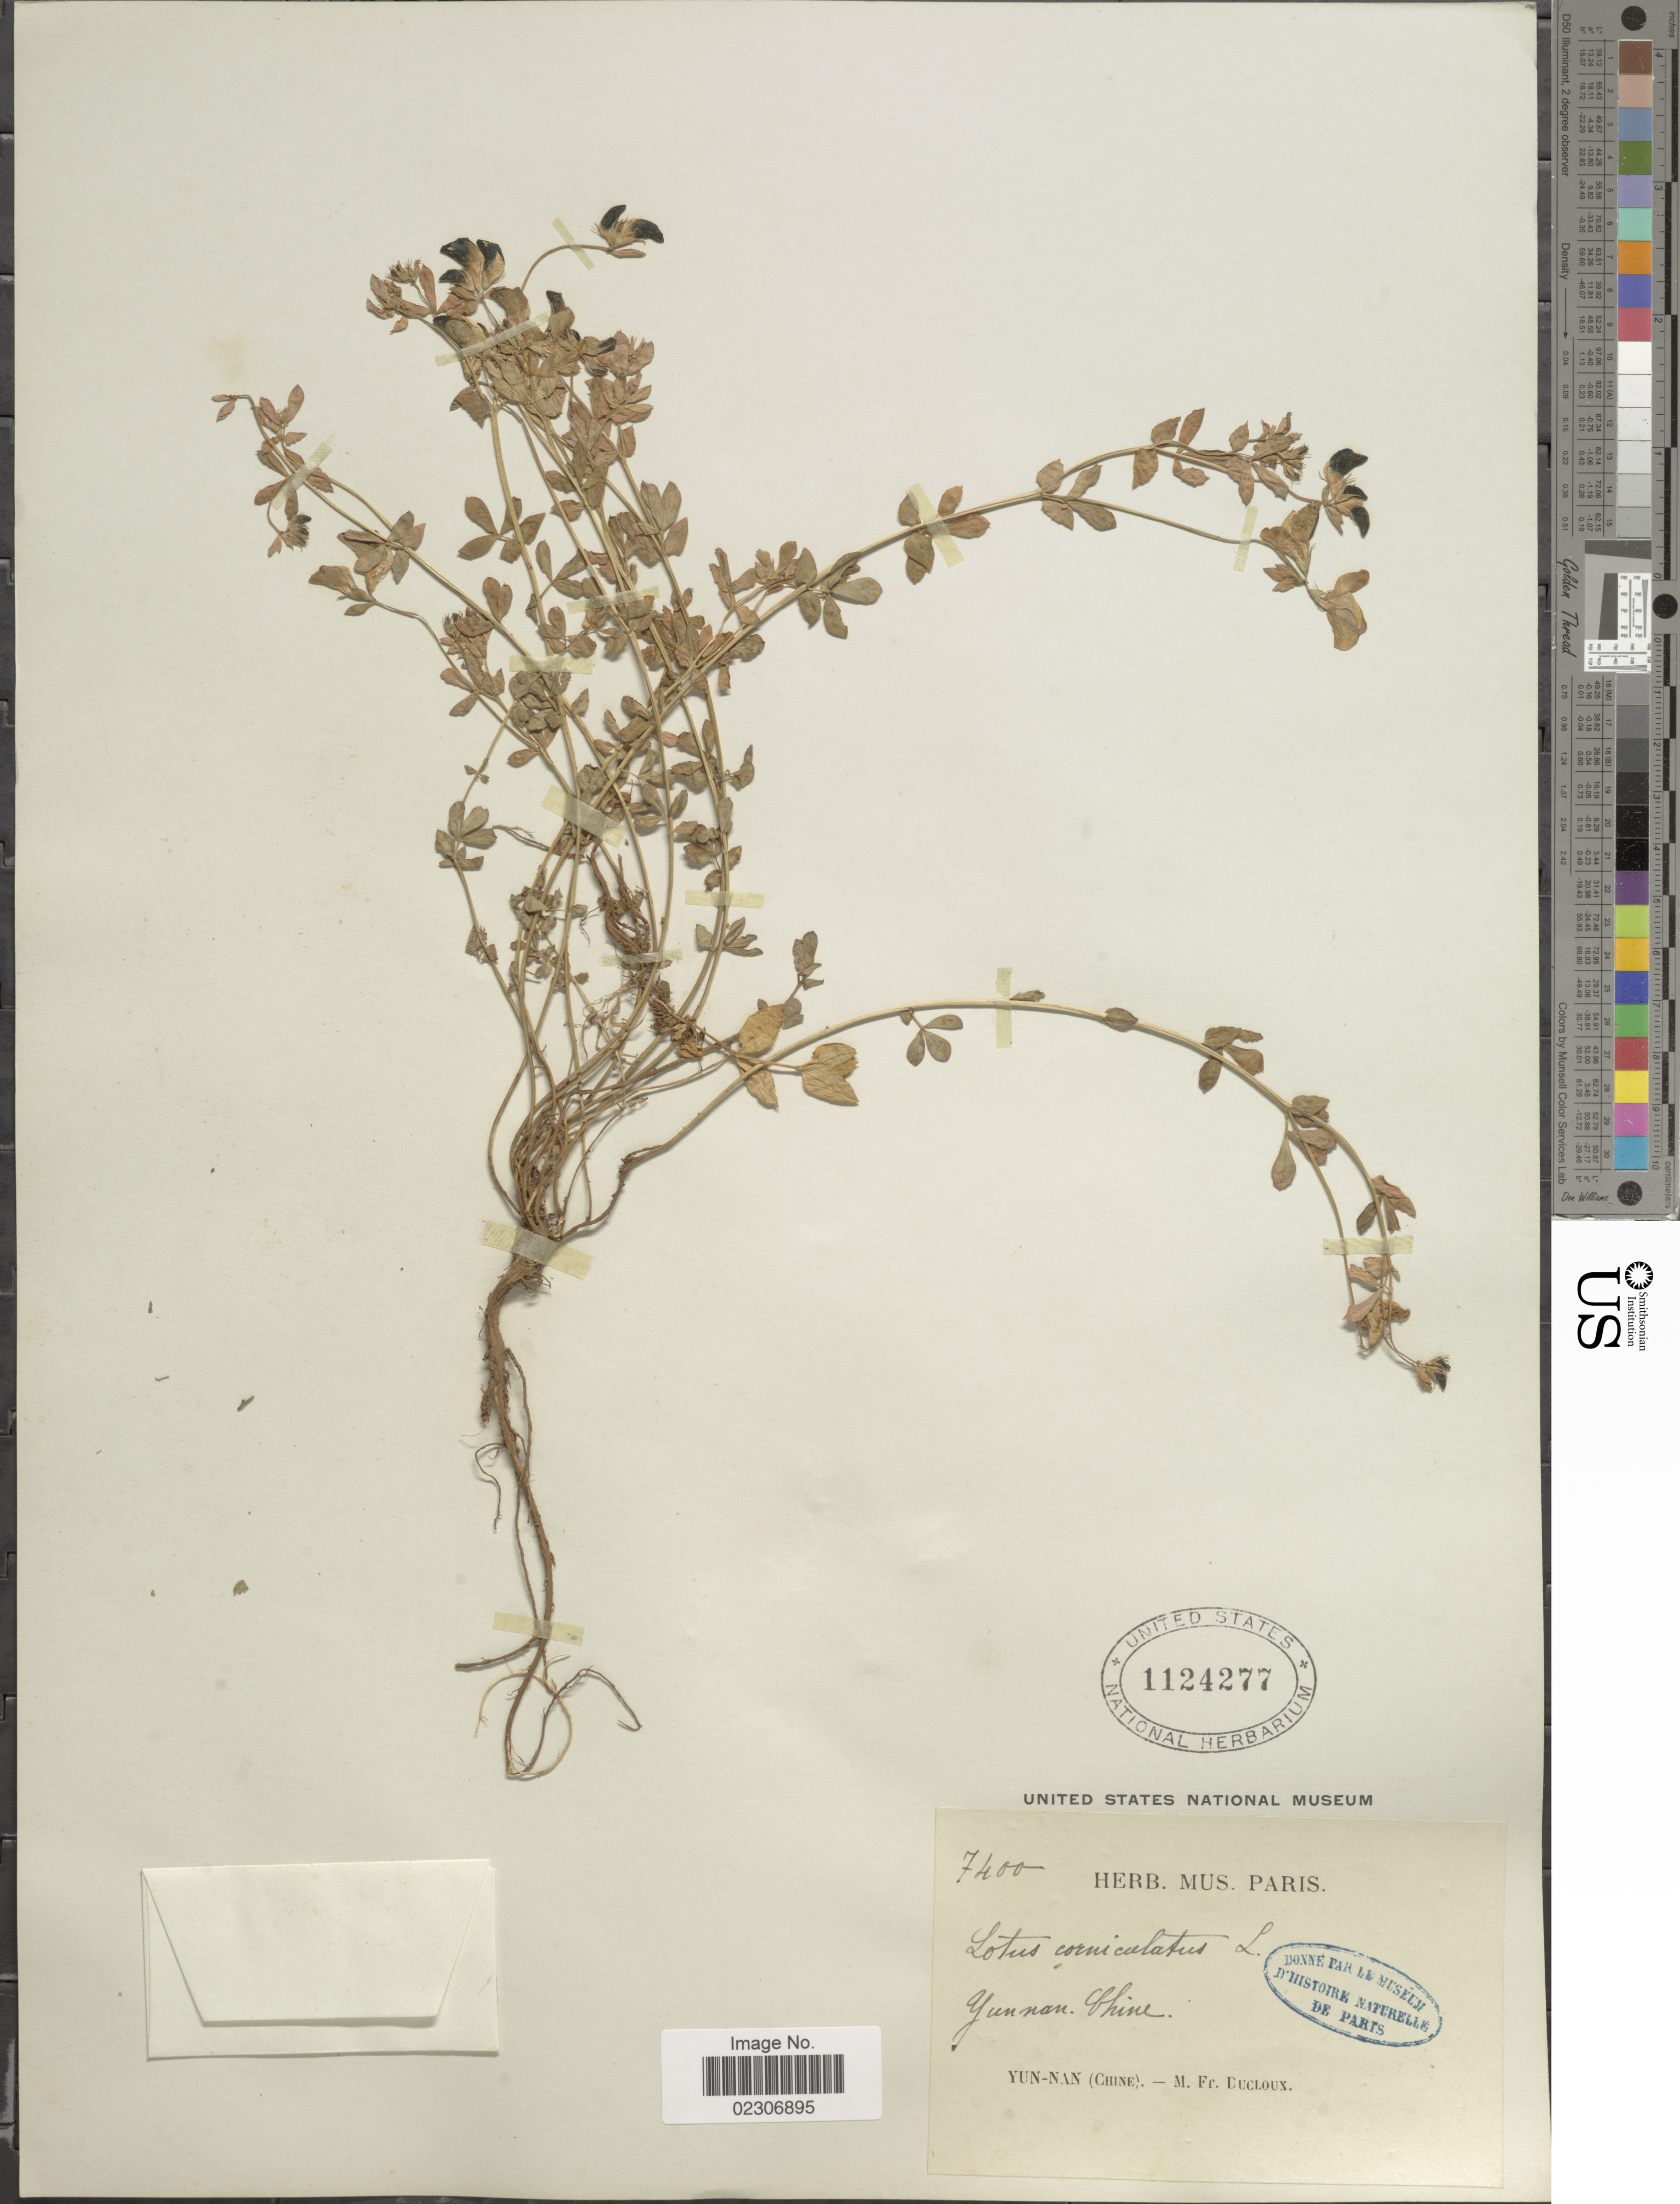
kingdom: Plantae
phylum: Tracheophyta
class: Magnoliopsida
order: Fabales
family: Fabaceae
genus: Lotus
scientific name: Lotus corniculatus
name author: L.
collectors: -. Ducloux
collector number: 7400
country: China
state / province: Yunnan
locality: Yunnan, Chine.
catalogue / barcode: US 1124277